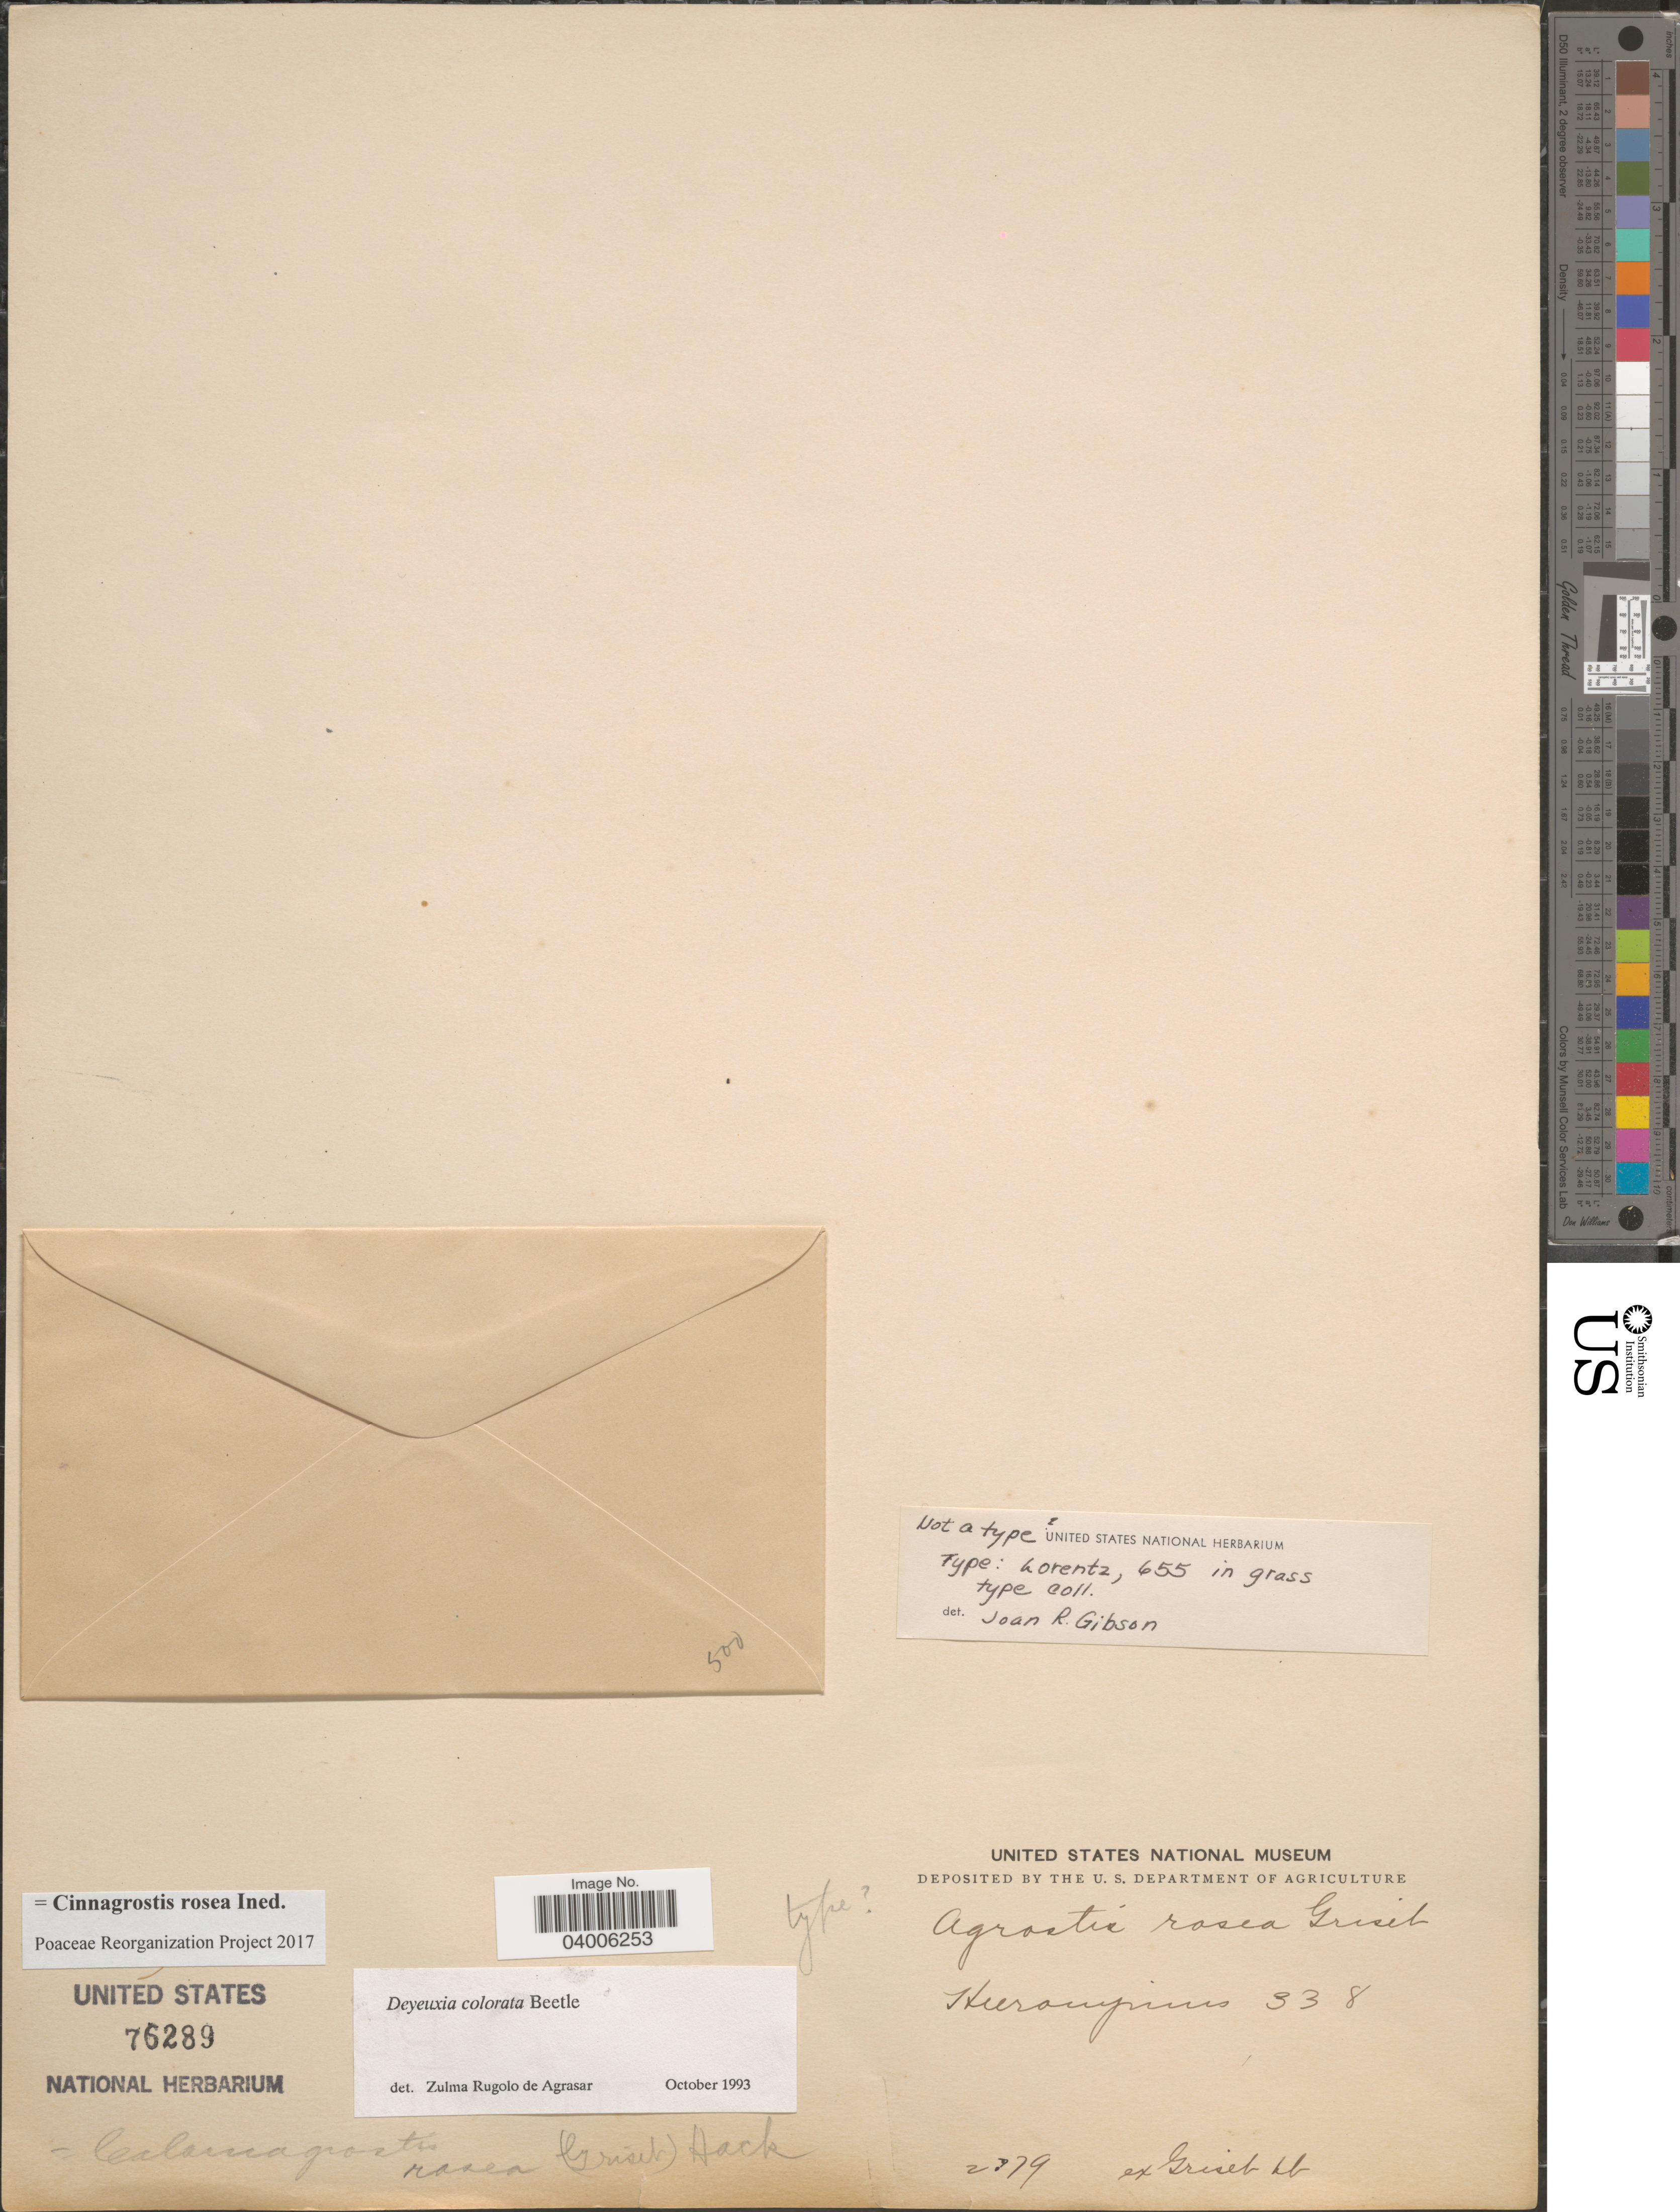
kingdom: Plantae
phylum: Tracheophyta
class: Liliopsida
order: Poales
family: Poaceae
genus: Cinnagrostis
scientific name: Cinnagrostis rosea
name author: (Griseb.) P.M. Peterson et al.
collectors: -. Hieronymus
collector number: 338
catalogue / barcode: US 76289